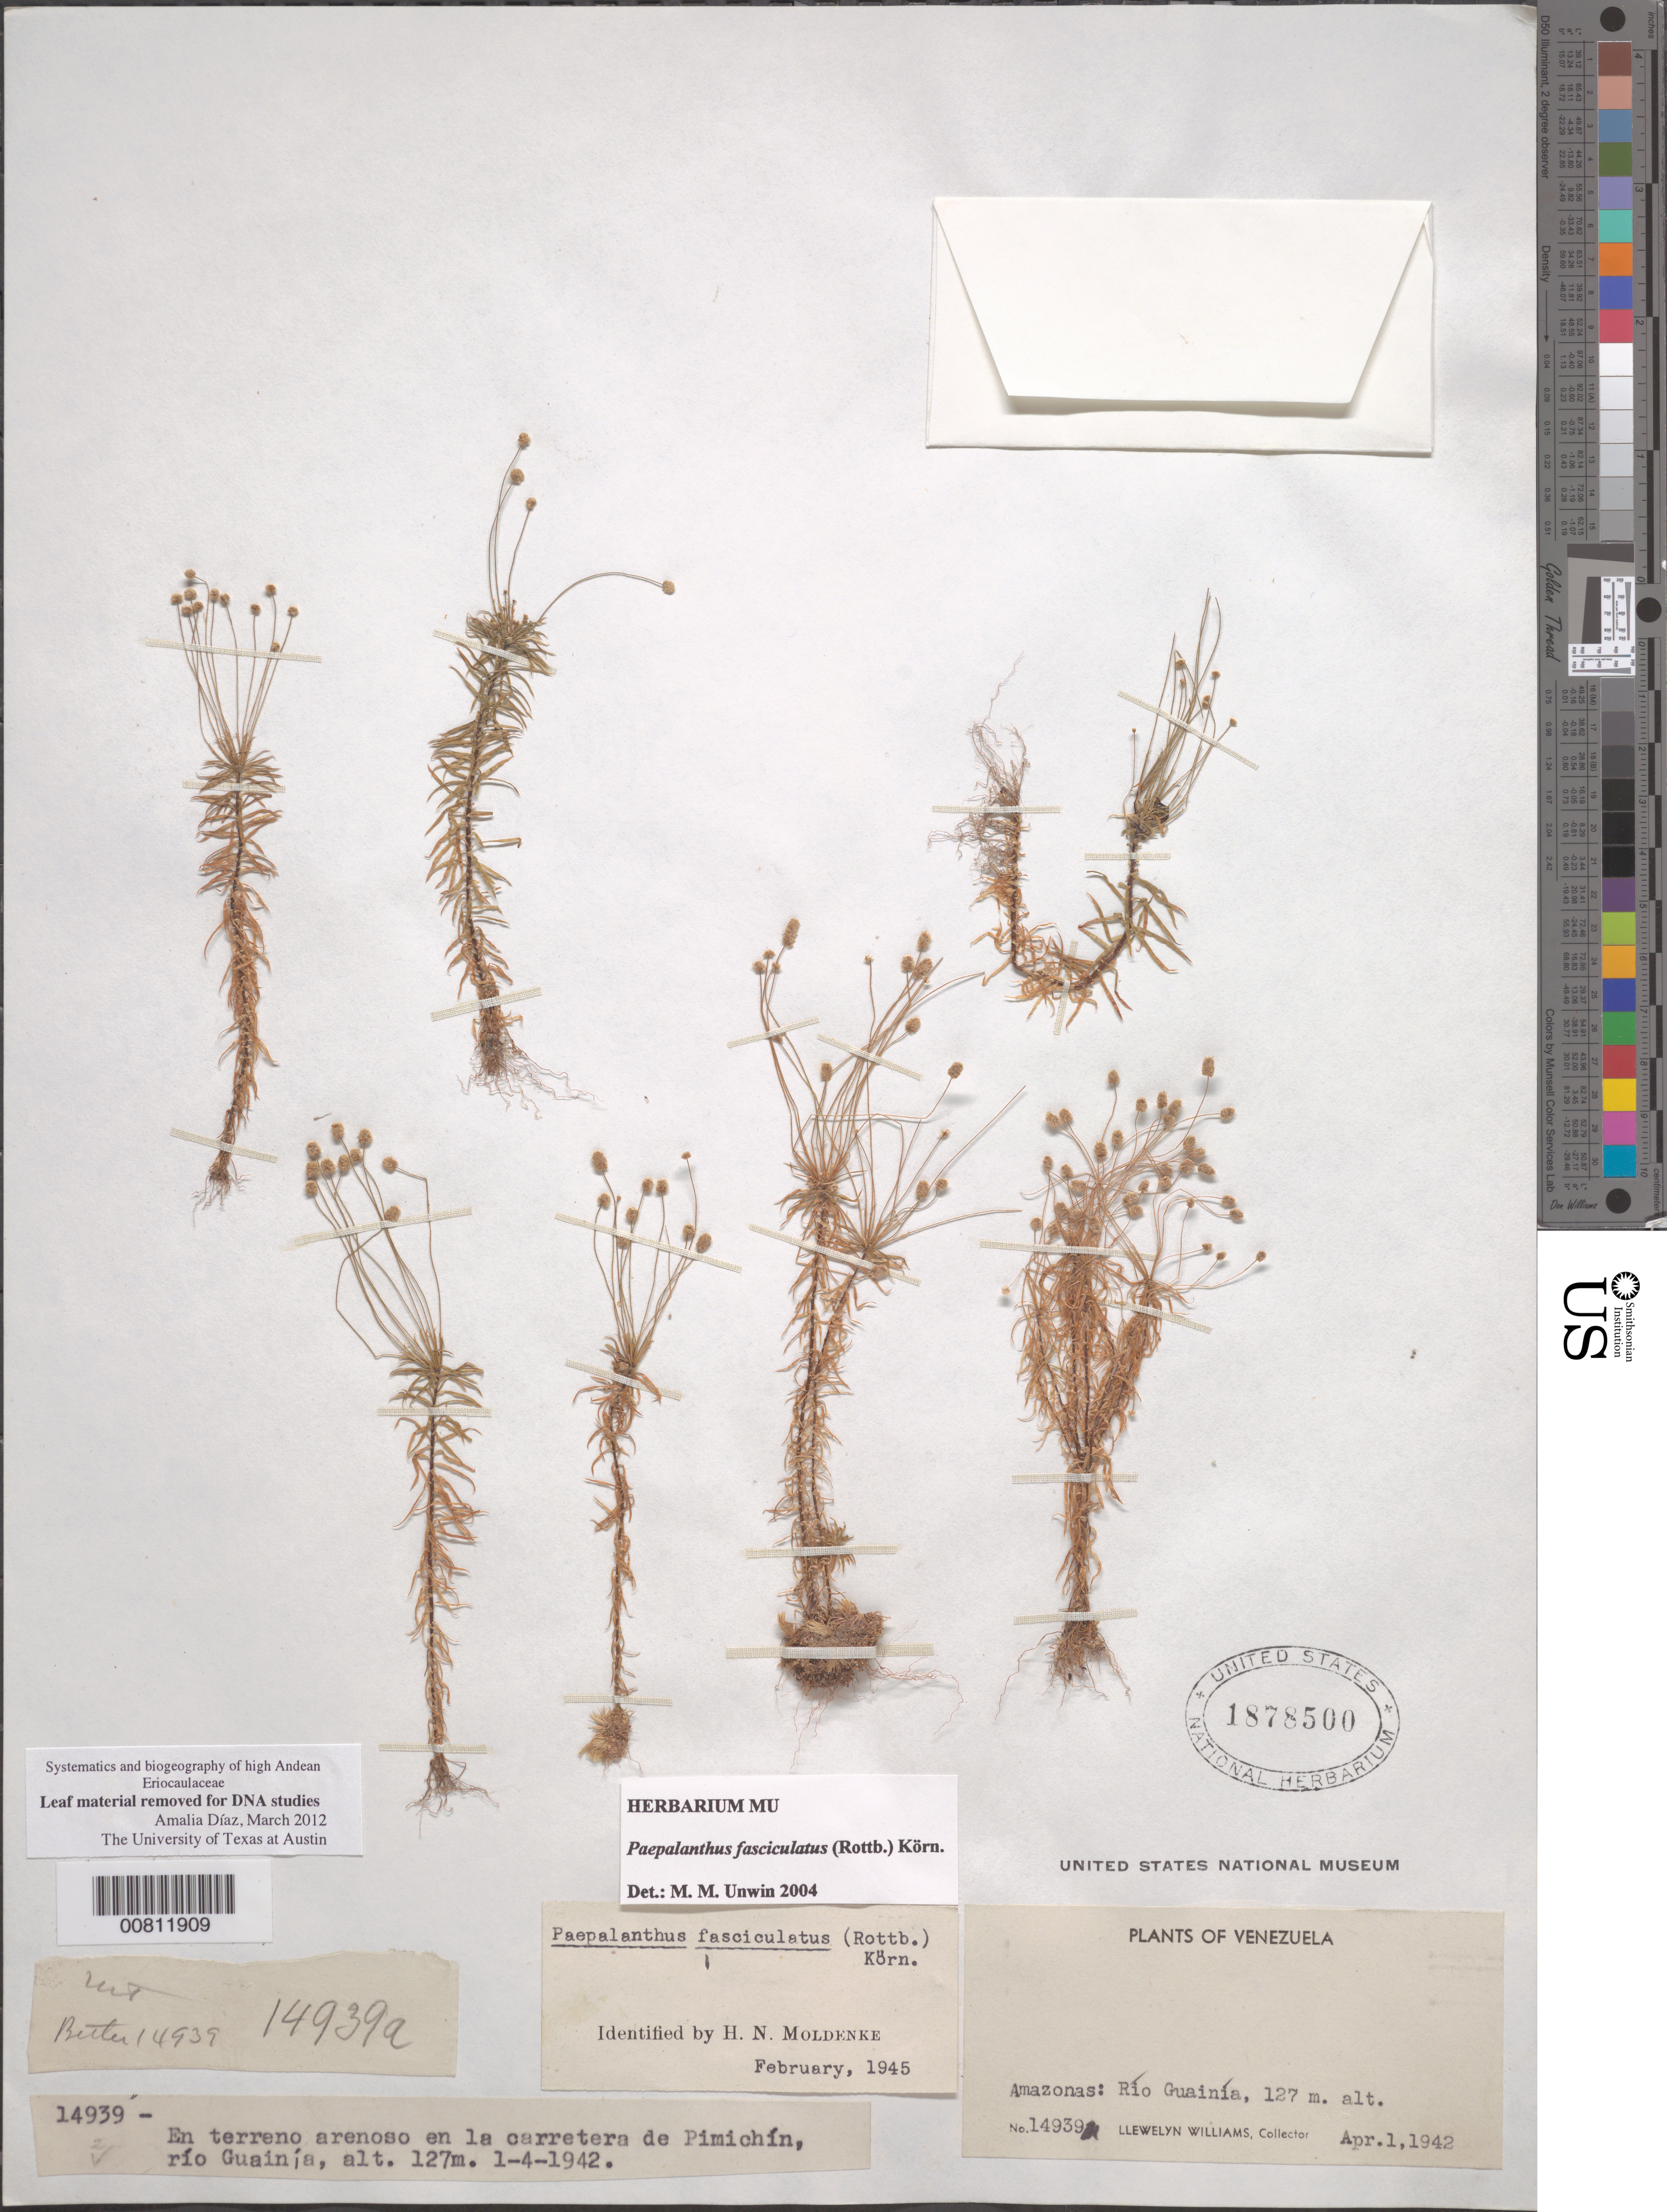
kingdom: Plantae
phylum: Tracheophyta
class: Liliopsida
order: Poales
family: Eriocaulaceae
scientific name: Giuliettia fasciculata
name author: (Rottb.) Andrino & Sano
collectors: Ll. Williams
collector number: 14939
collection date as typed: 1-Apr-42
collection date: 1942-04-01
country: Venezuela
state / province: Amazonas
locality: Caño Pimichín, Río Guainía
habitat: Terreno arenoso en la carretera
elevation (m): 127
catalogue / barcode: US 1878500